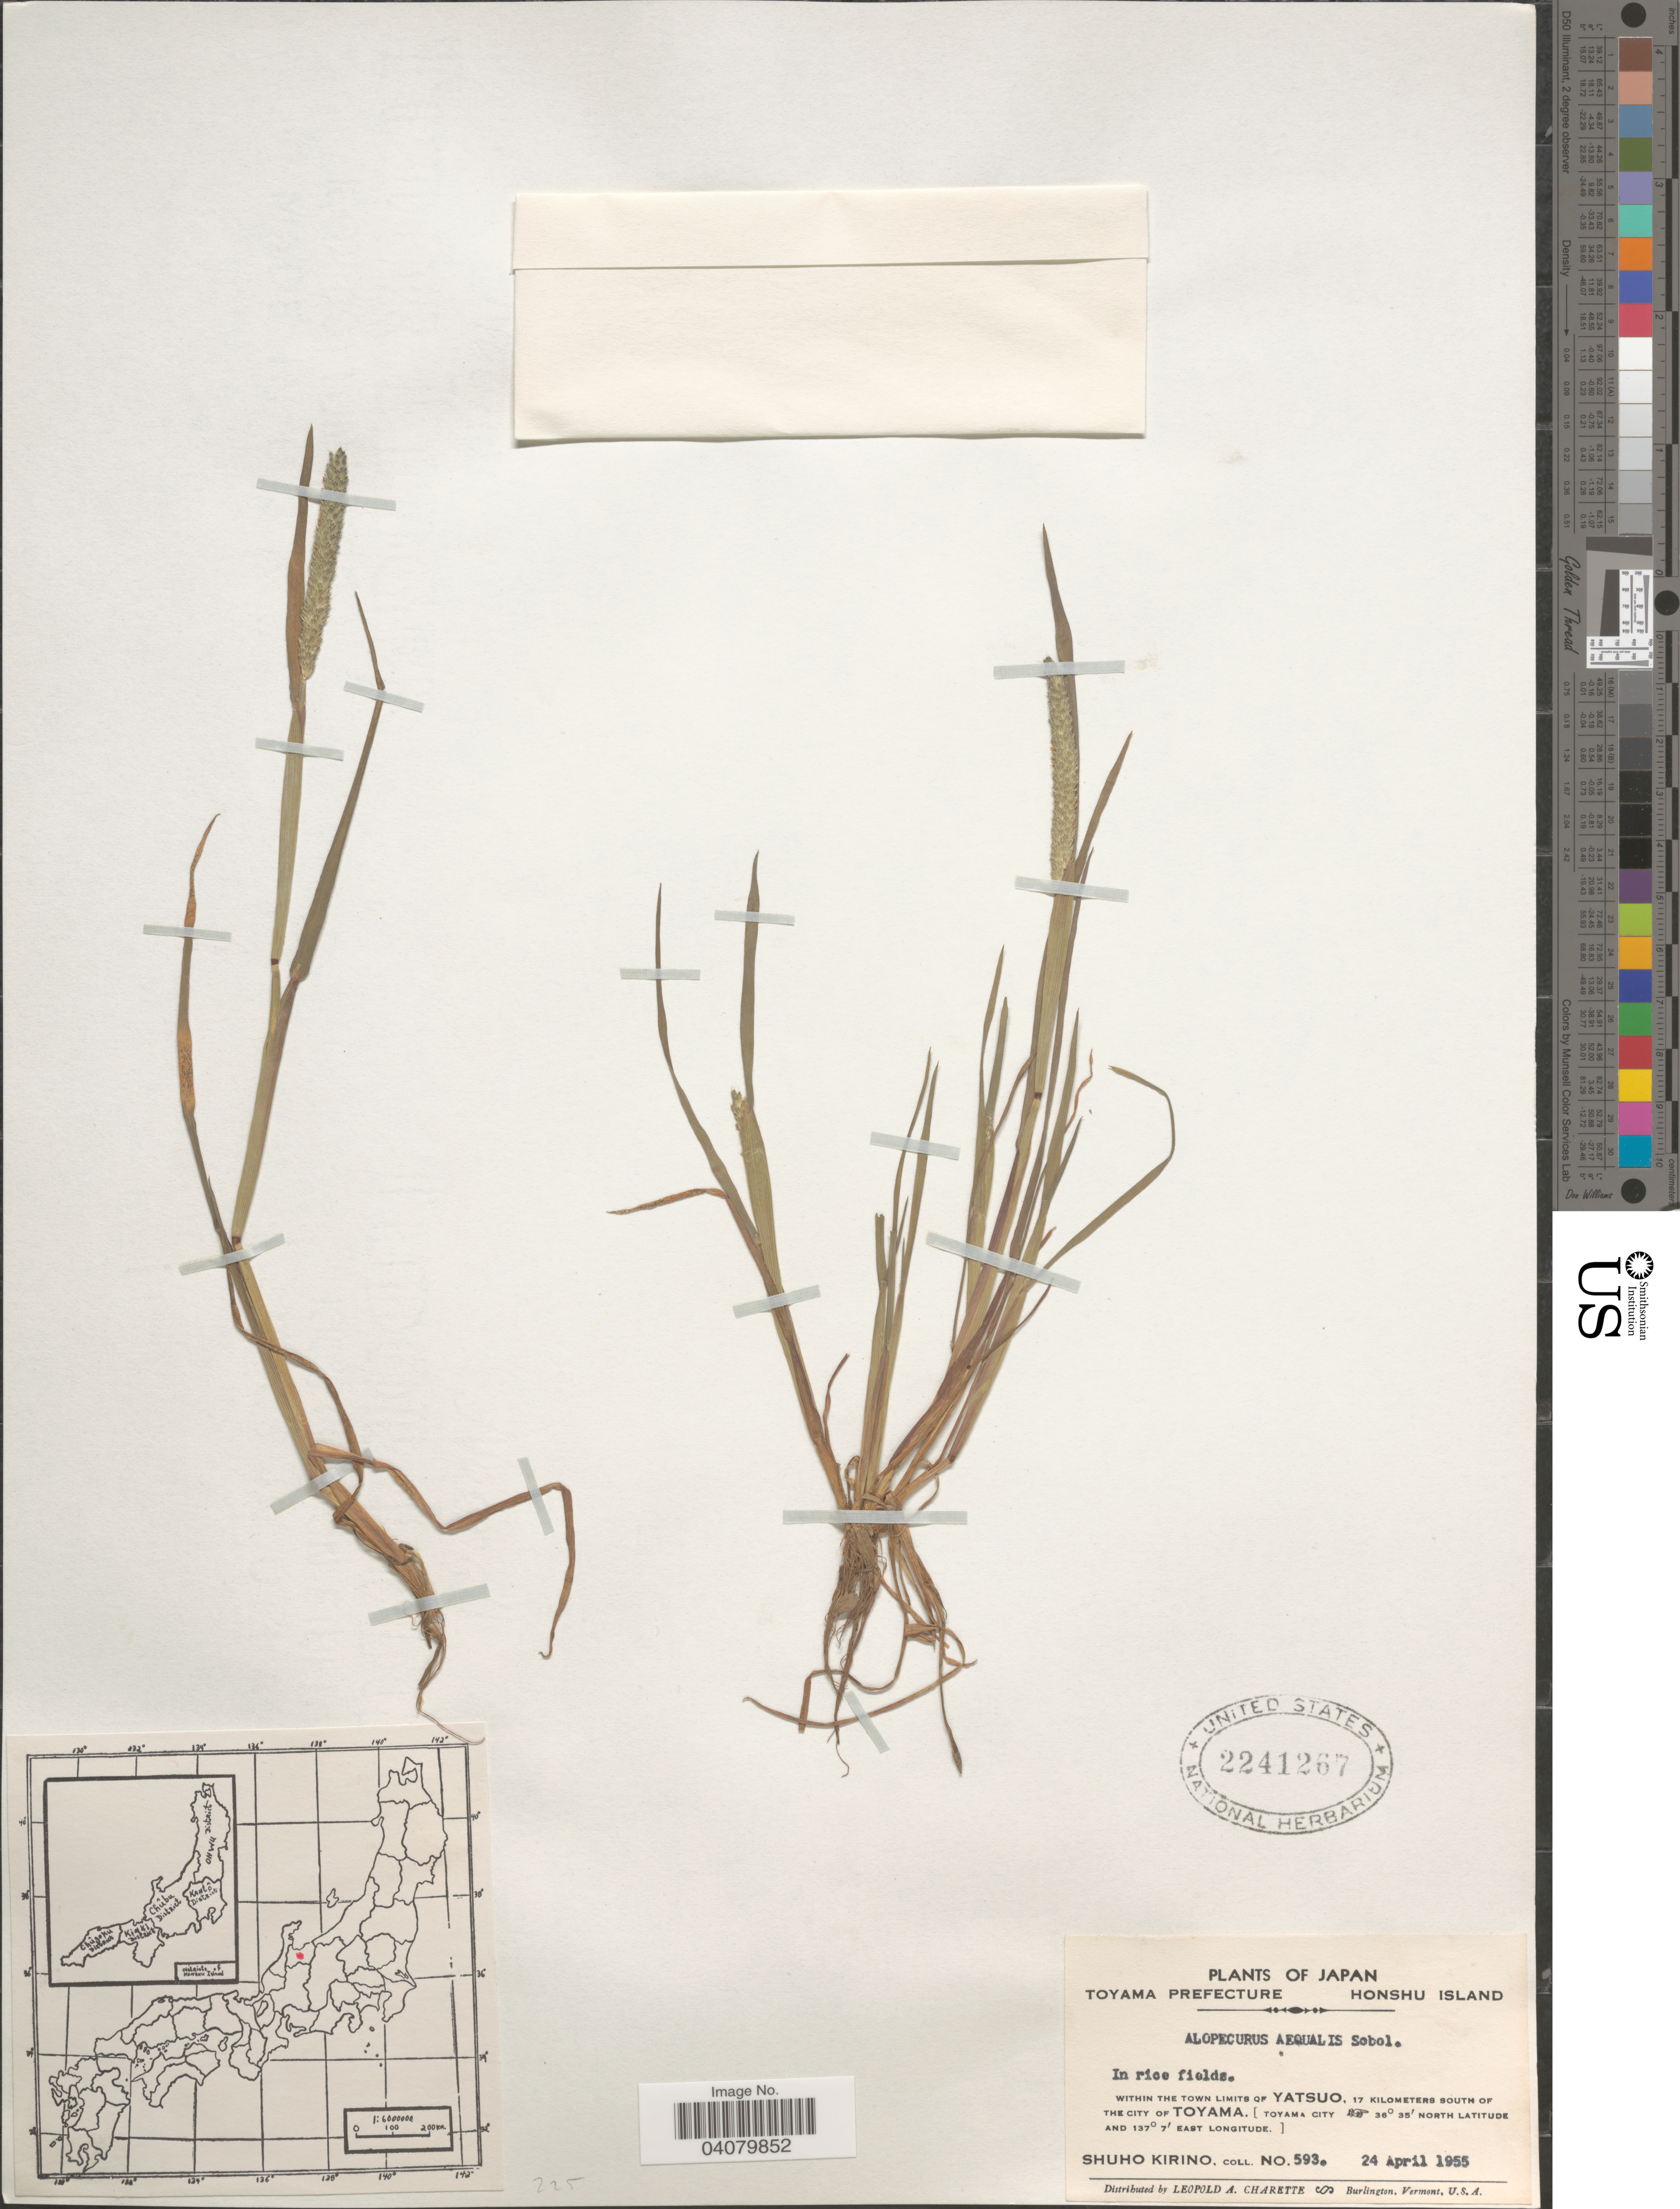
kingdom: Plantae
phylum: Tracheophyta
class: Liliopsida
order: Poales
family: Poaceae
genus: Alopecurus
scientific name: Alopecurus aequalis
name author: Sobol.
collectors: S. Kirino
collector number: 593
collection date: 1955-04-24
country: Japan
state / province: Toyama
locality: Toyama Prefecture. Honshu Island. In rice fields. Within the town limits of Yatsuo, 17 kilometers south of the city of Toyama. [Toyama city].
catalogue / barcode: US 2241267